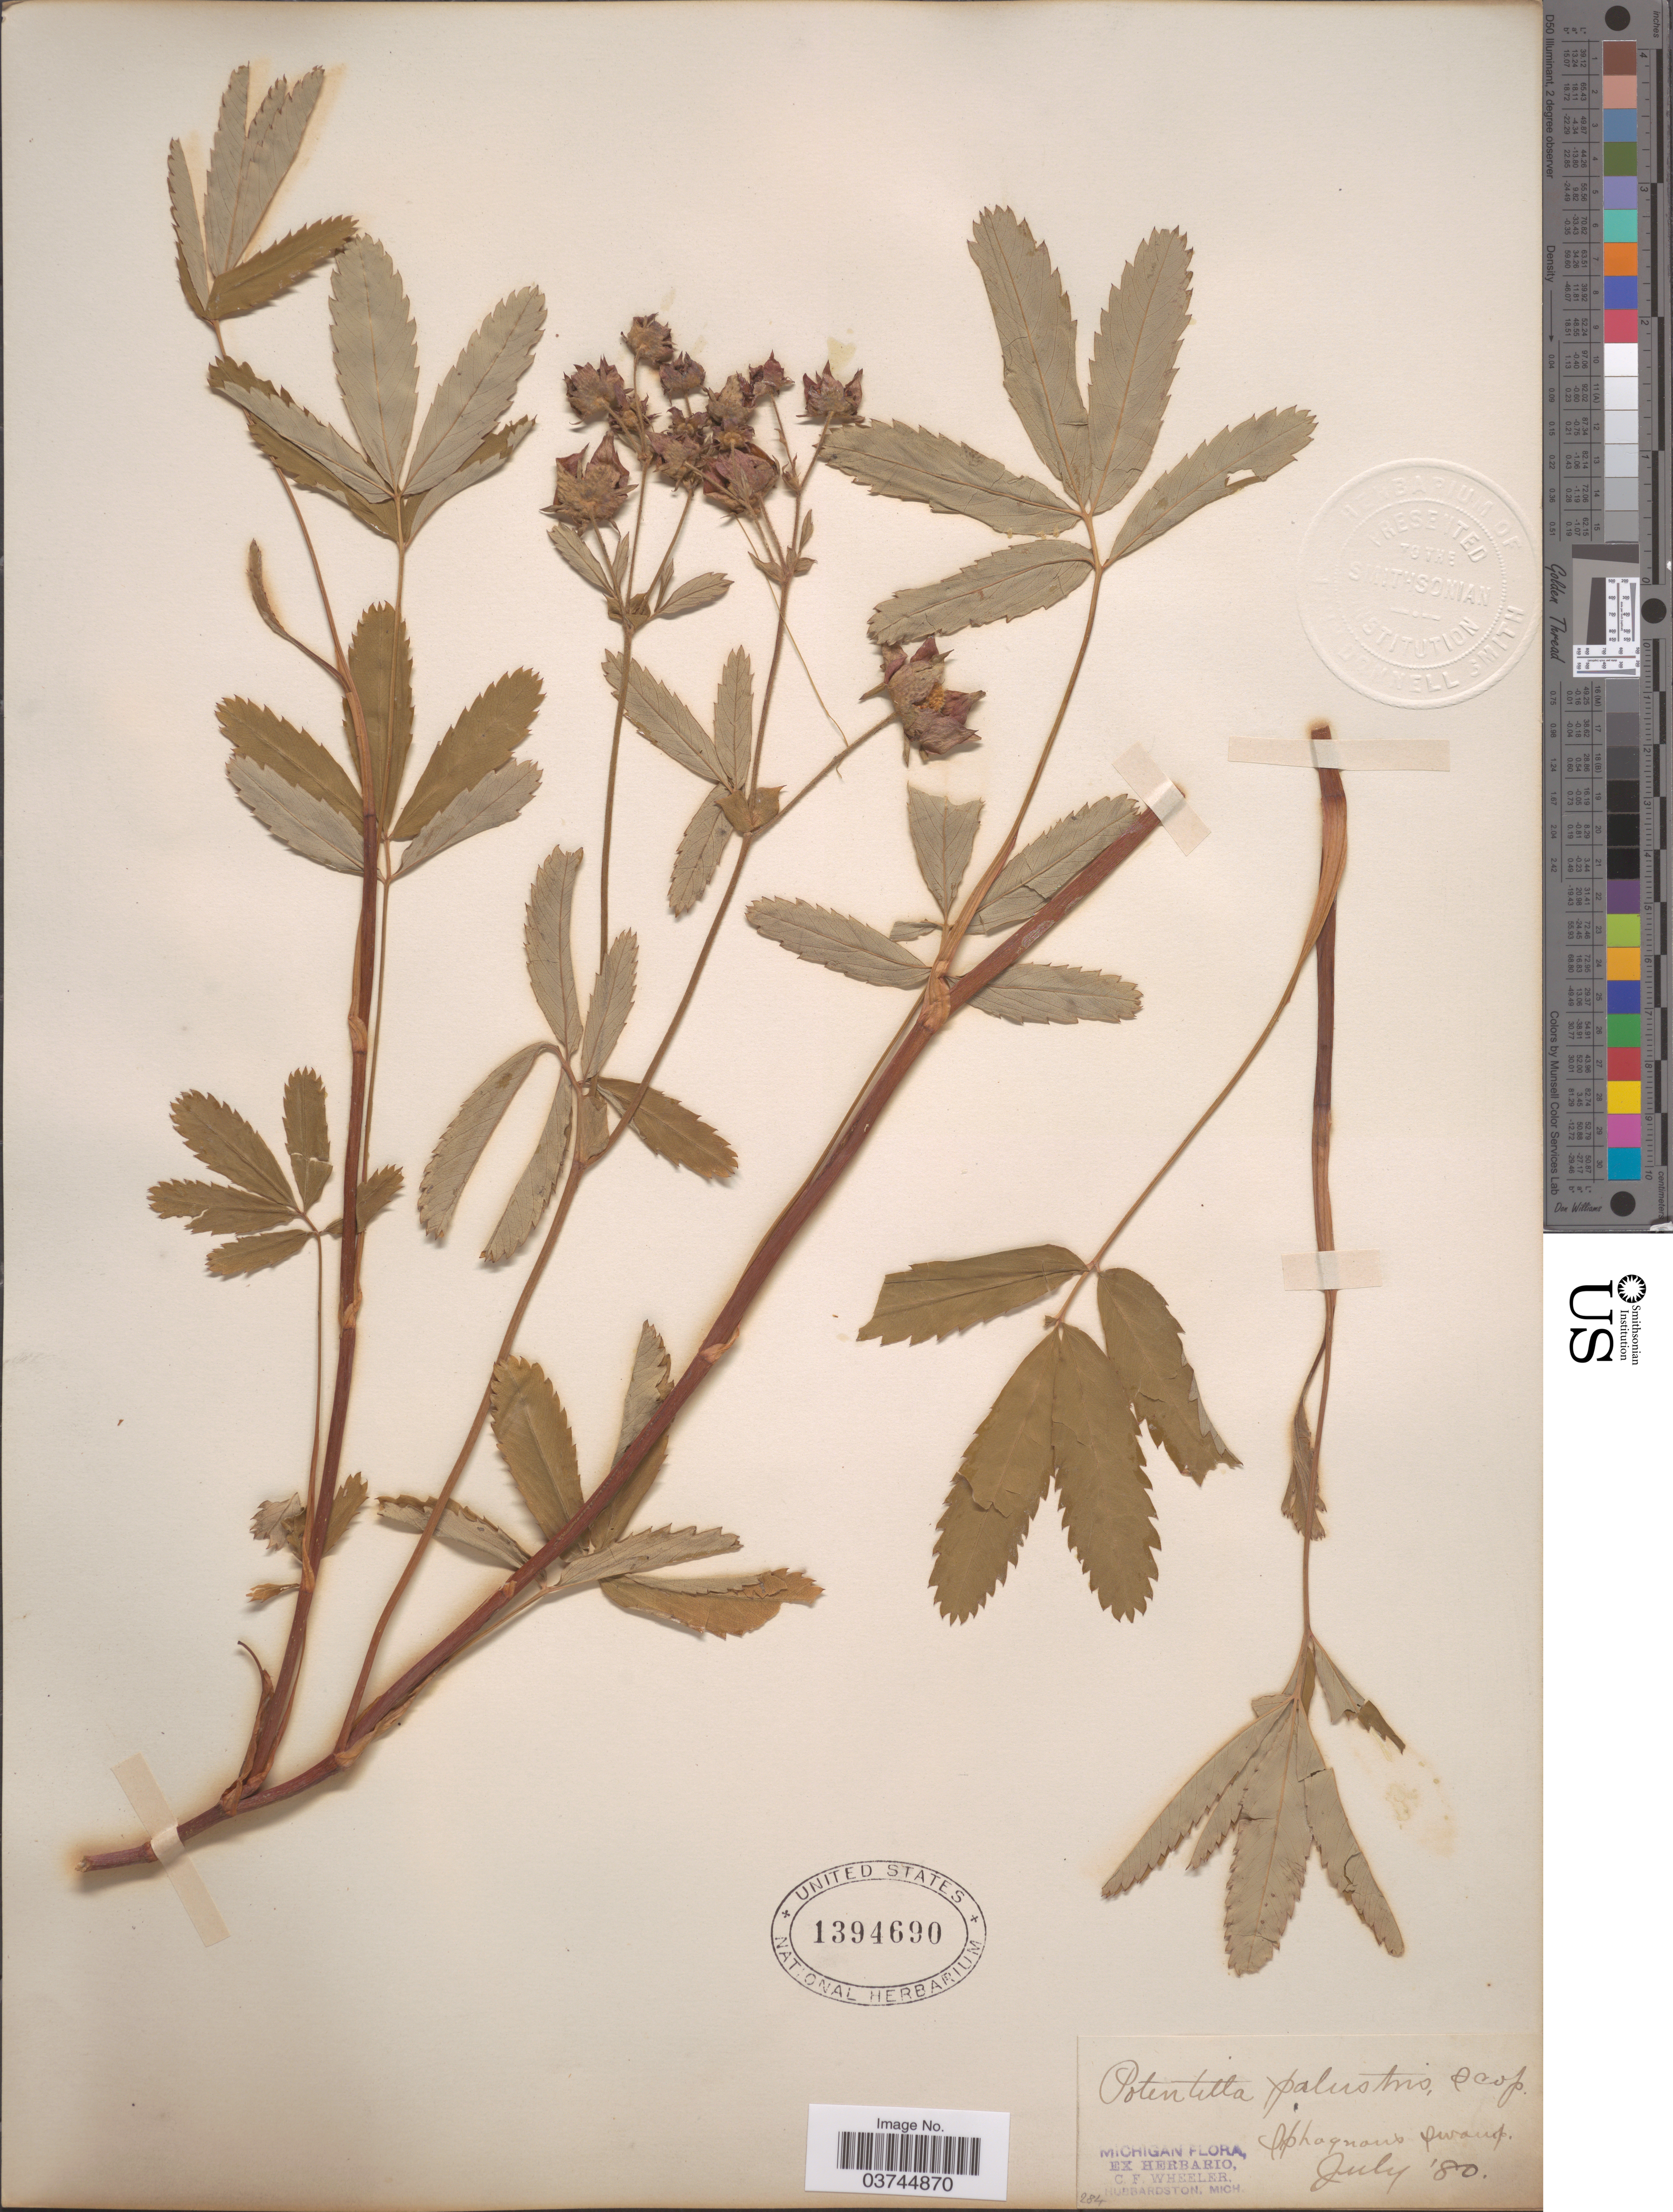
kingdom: Plantae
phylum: Tracheophyta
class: Magnoliopsida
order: Rosales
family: Rosaceae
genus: Comarum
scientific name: Comarum palustre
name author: L.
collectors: Ex Herb. C. F. Wheeler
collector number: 284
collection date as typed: Transcribed d/m/y: /7/80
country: United States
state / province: Michigan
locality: Sphagnous Swamp.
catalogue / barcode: US 1394690